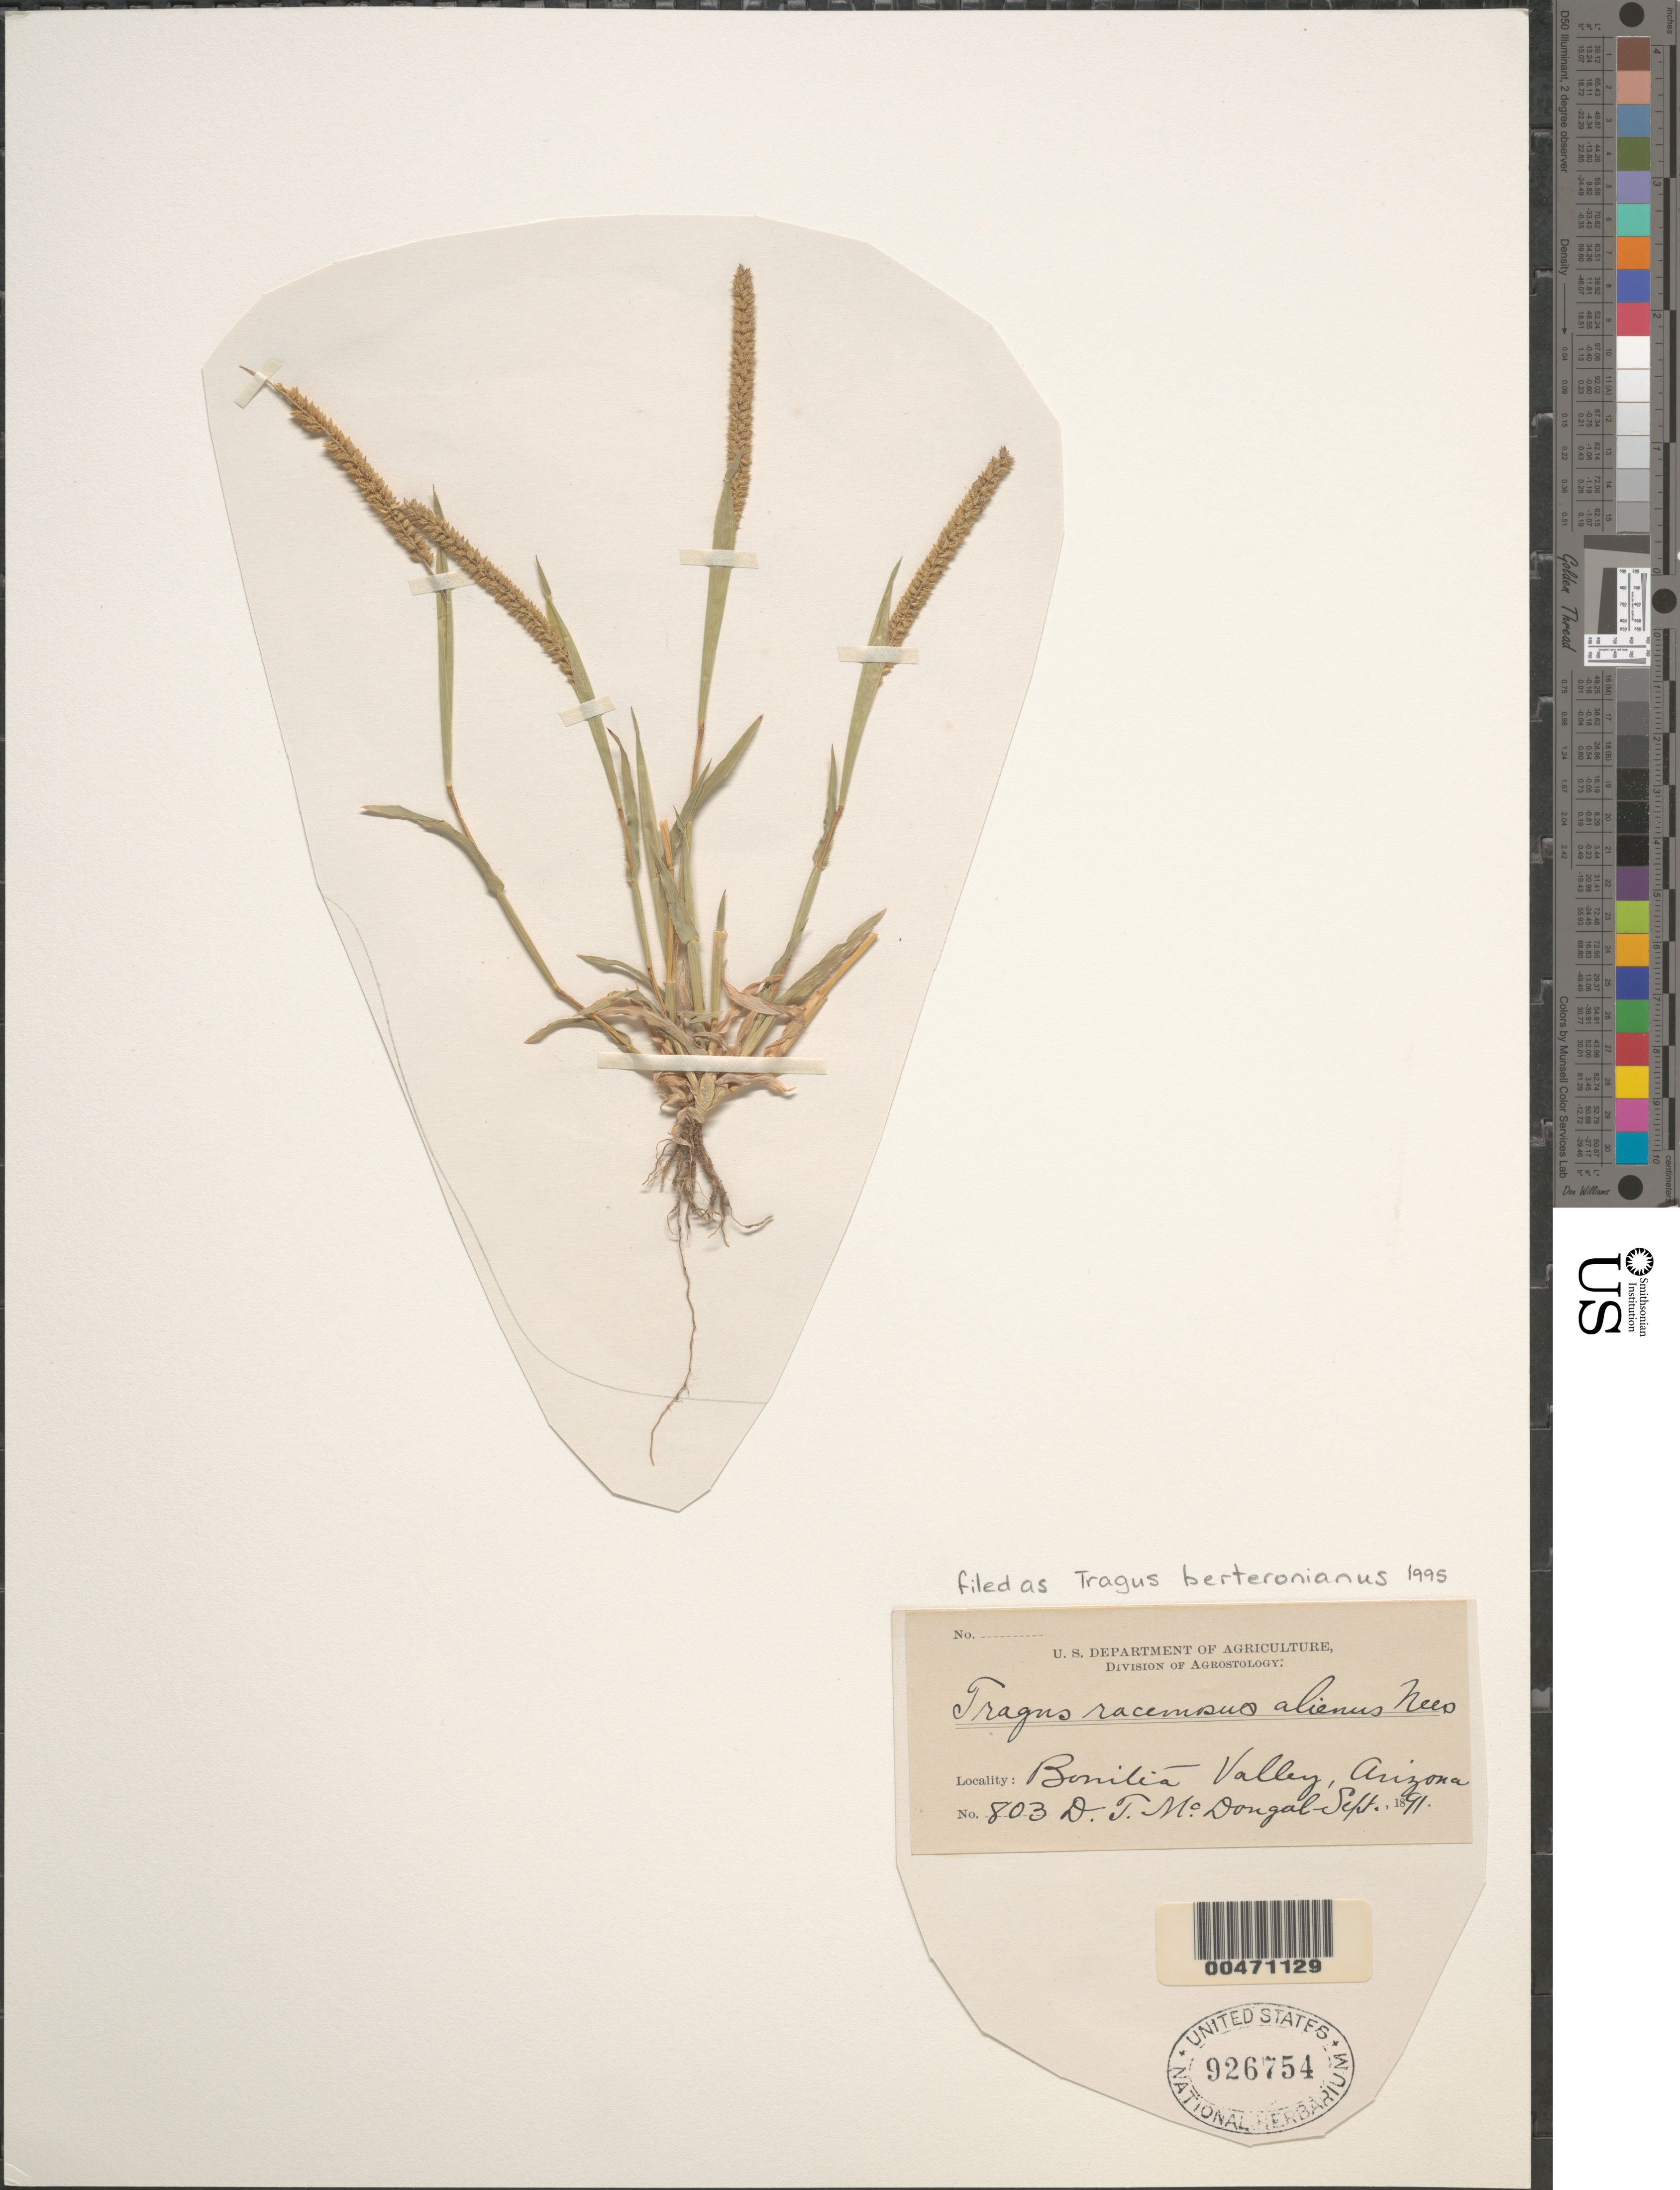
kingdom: Plantae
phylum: Tracheophyta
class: Liliopsida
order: Poales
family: Poaceae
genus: Tragus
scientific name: Tragus berteronianus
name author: Schult.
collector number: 803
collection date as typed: Sep 1891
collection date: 1891-09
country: United States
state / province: Arizona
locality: Bonitia valley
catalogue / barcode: US 926754